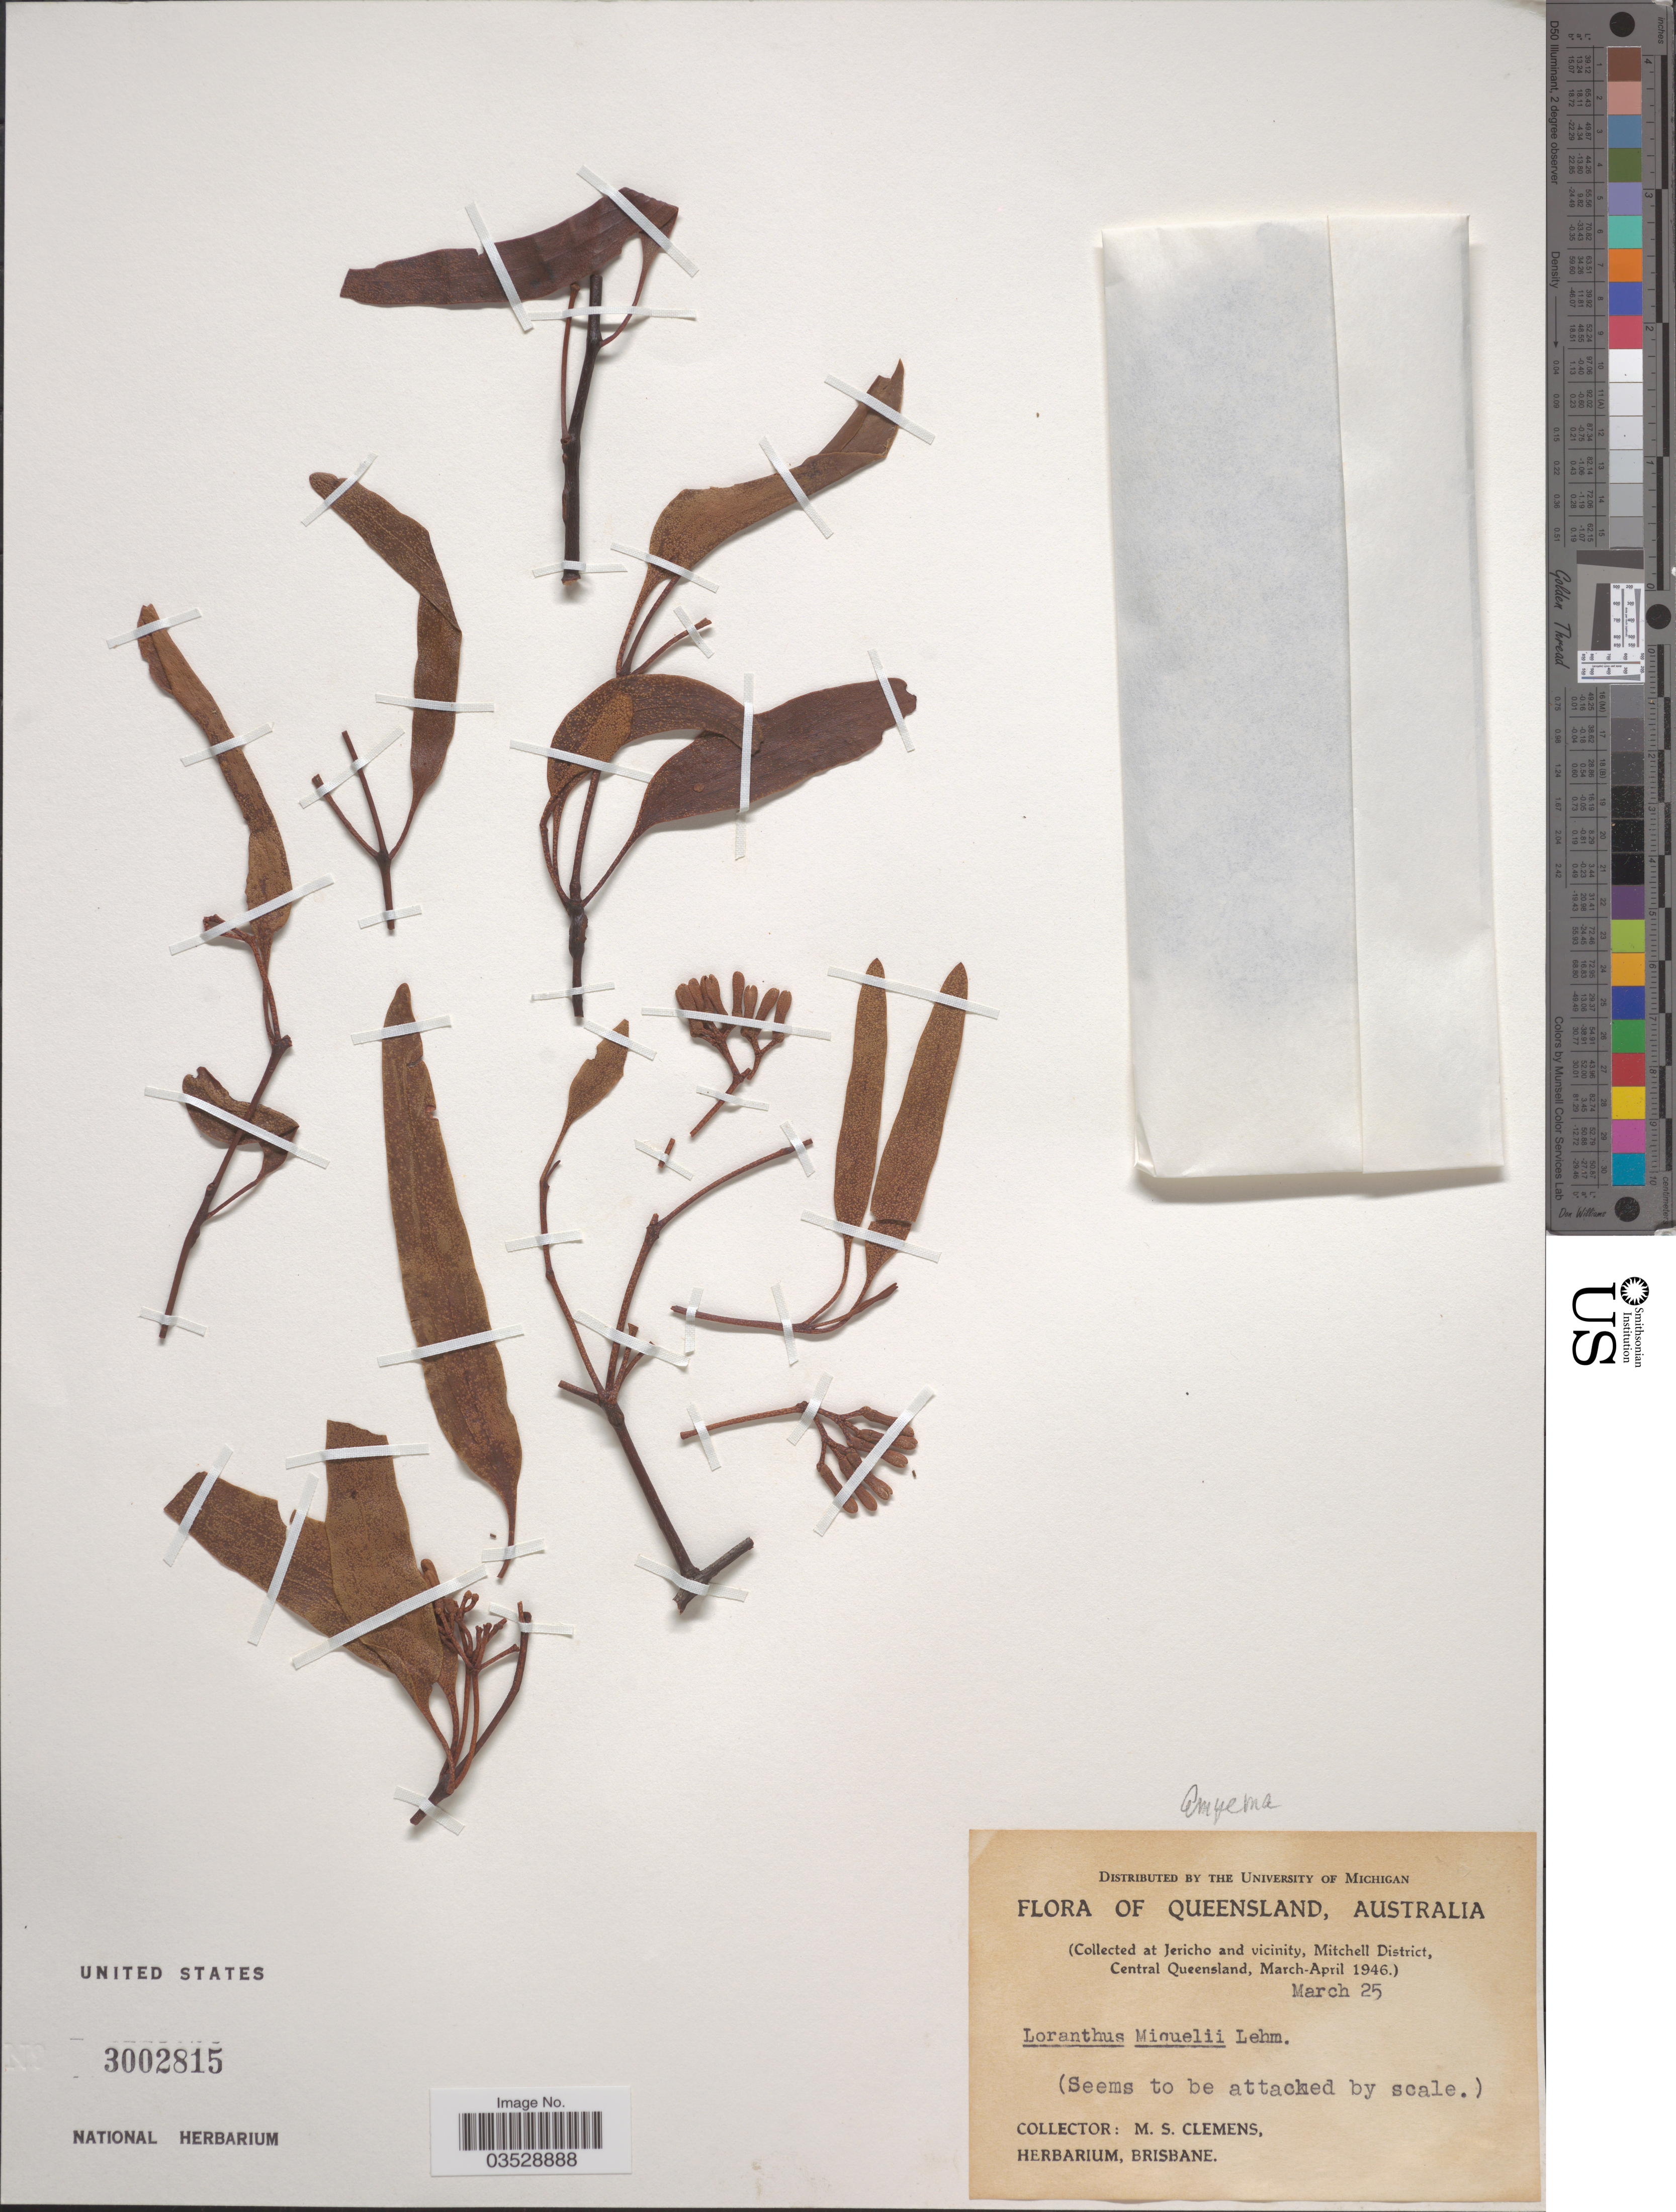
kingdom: Plantae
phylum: Tracheophyta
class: Magnoliopsida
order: Santalales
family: Loranthaceae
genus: Amyema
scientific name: Amyema miquelii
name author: (Lehm. ex Miq.) Tiegh.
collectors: M. S. Clemens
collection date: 1946-03-25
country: Australia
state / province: Queensland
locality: Jericho and vicinity, Mitchell District, Central Queensland.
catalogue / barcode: US 3002815